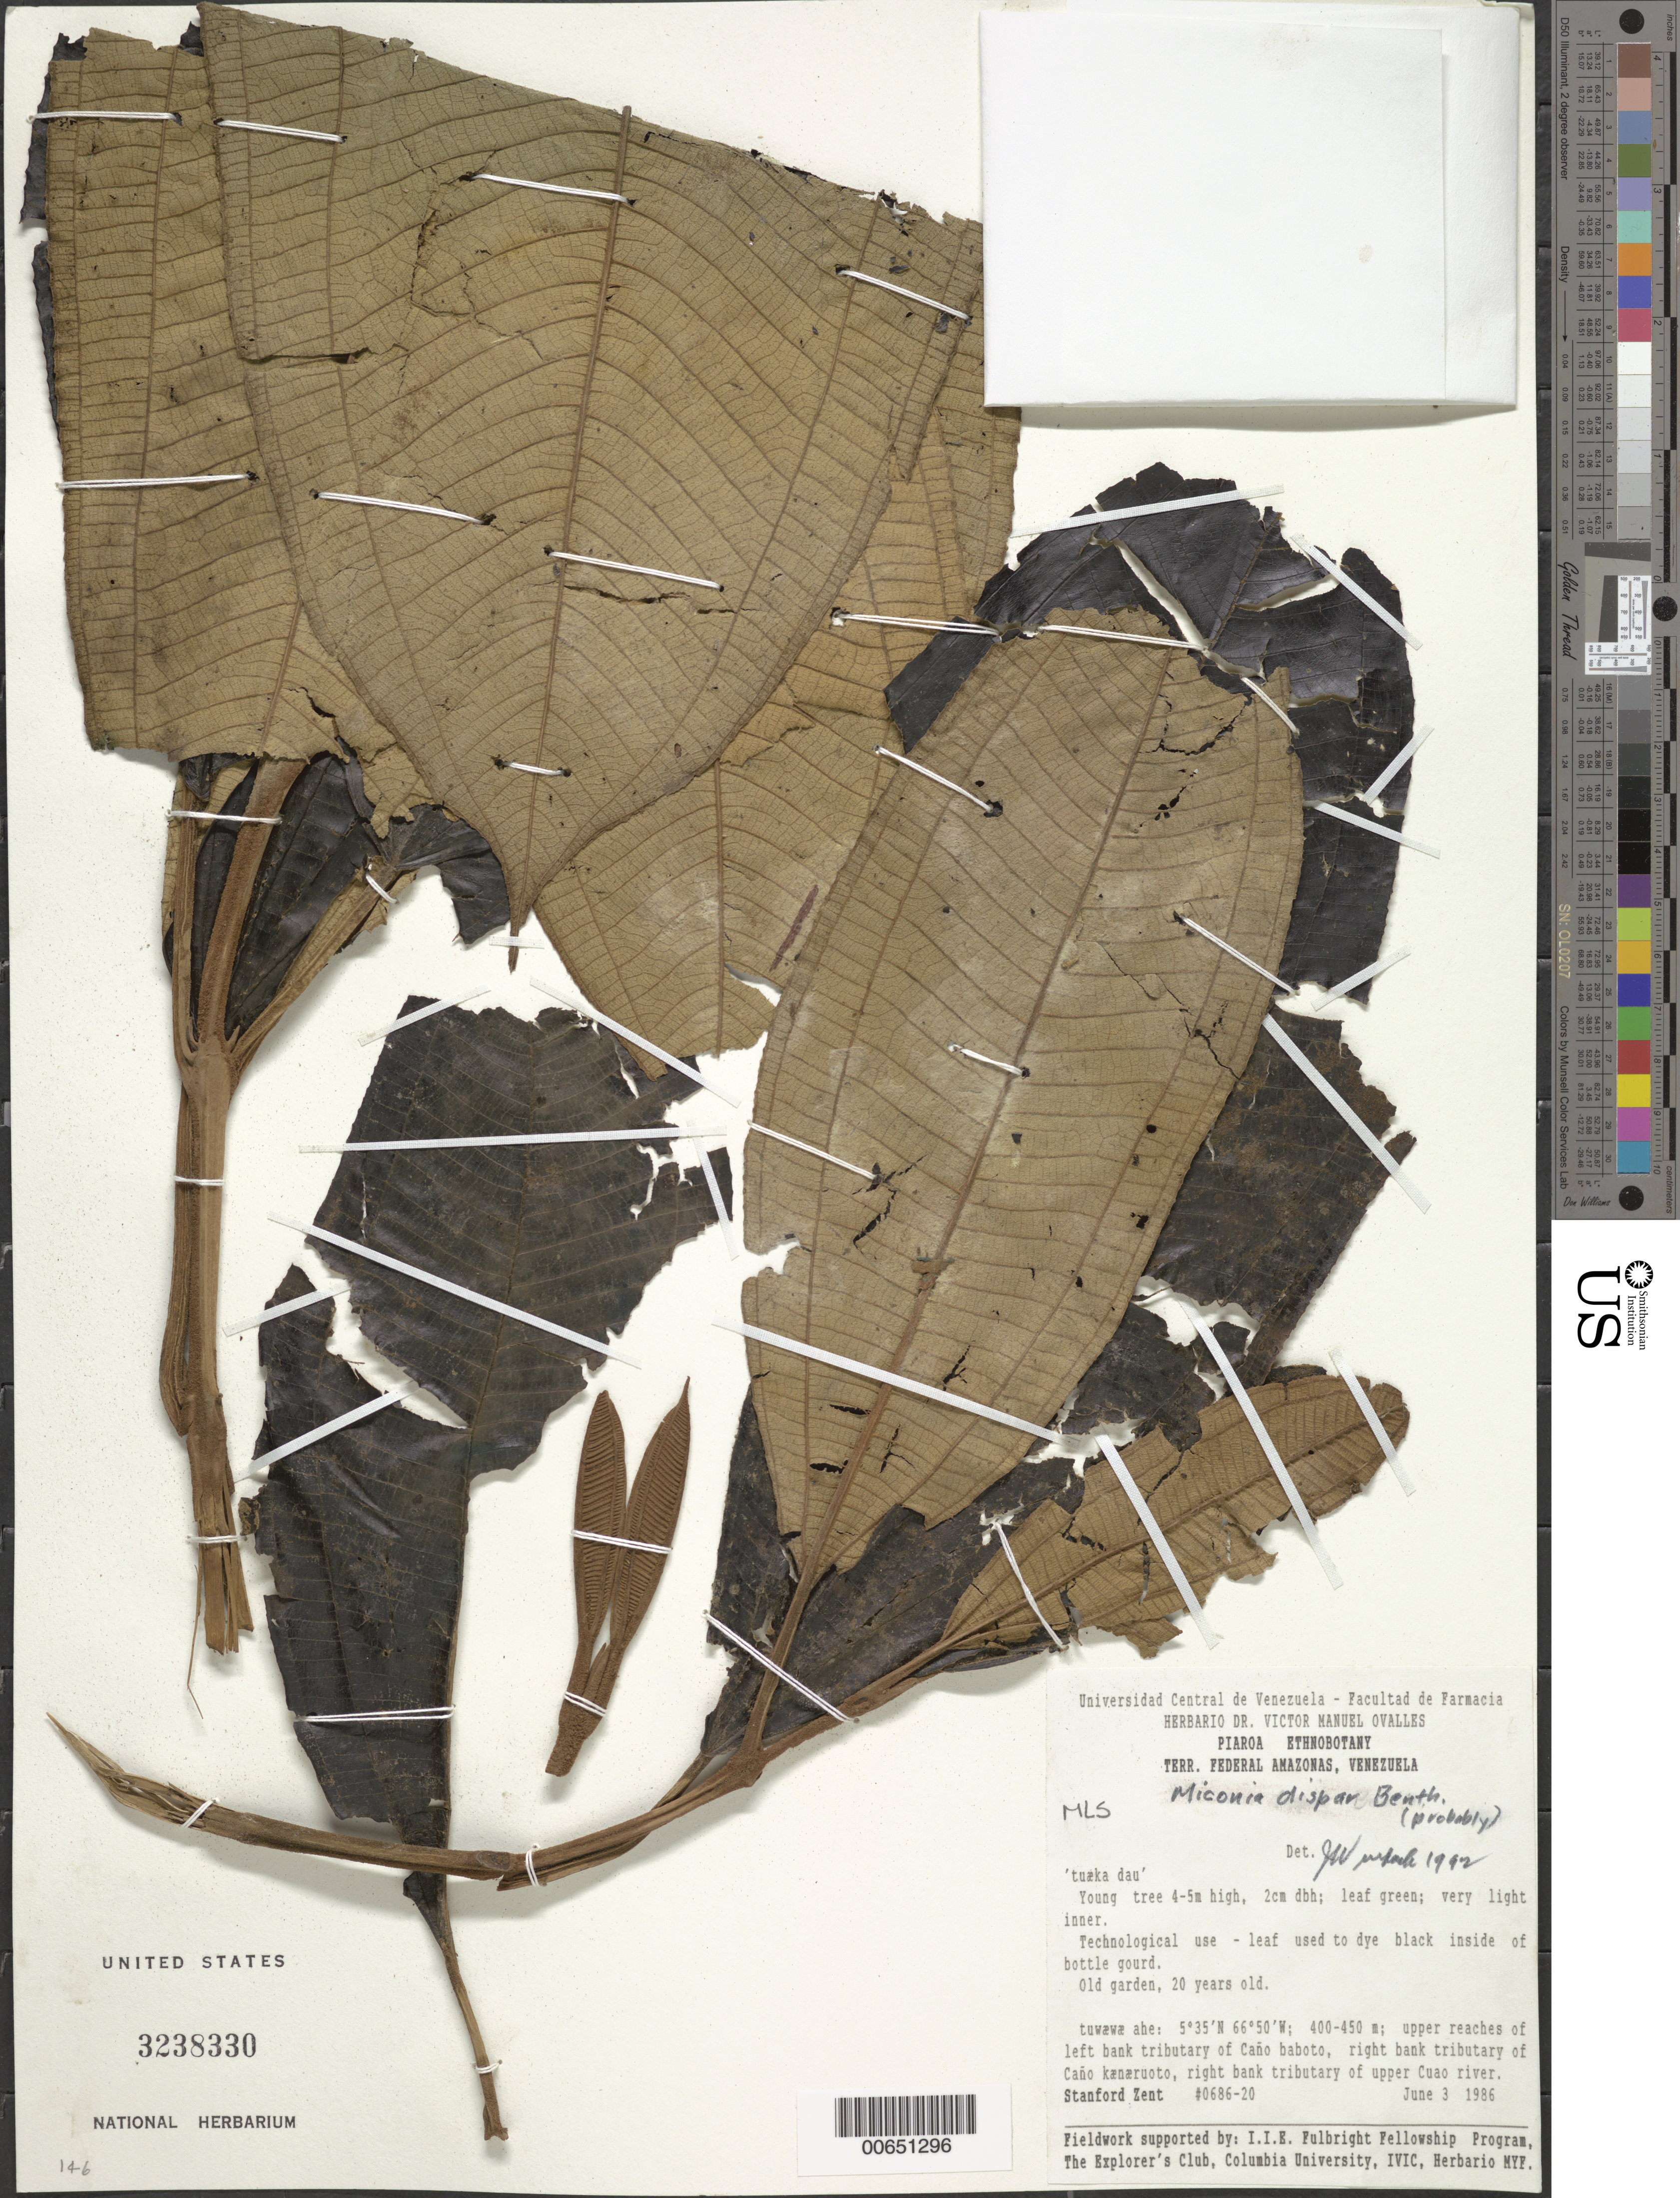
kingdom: Plantae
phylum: Tracheophyta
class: Magnoliopsida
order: Myrtales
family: Melastomataceae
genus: Miconia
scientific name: Miconia dispar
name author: Benth.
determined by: Wurdack, John J., (US), US (UNITED STATES)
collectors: S. Zent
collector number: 686.2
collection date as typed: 3-Jun-86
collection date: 1986-06-03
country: Venezuela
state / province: Amazonas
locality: Caño Baboto, right bank tributary of Caño Kaenaeruoto, right bank tributary of upper Cuao River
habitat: Old garden, 20 years old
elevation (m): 400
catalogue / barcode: US 3238330